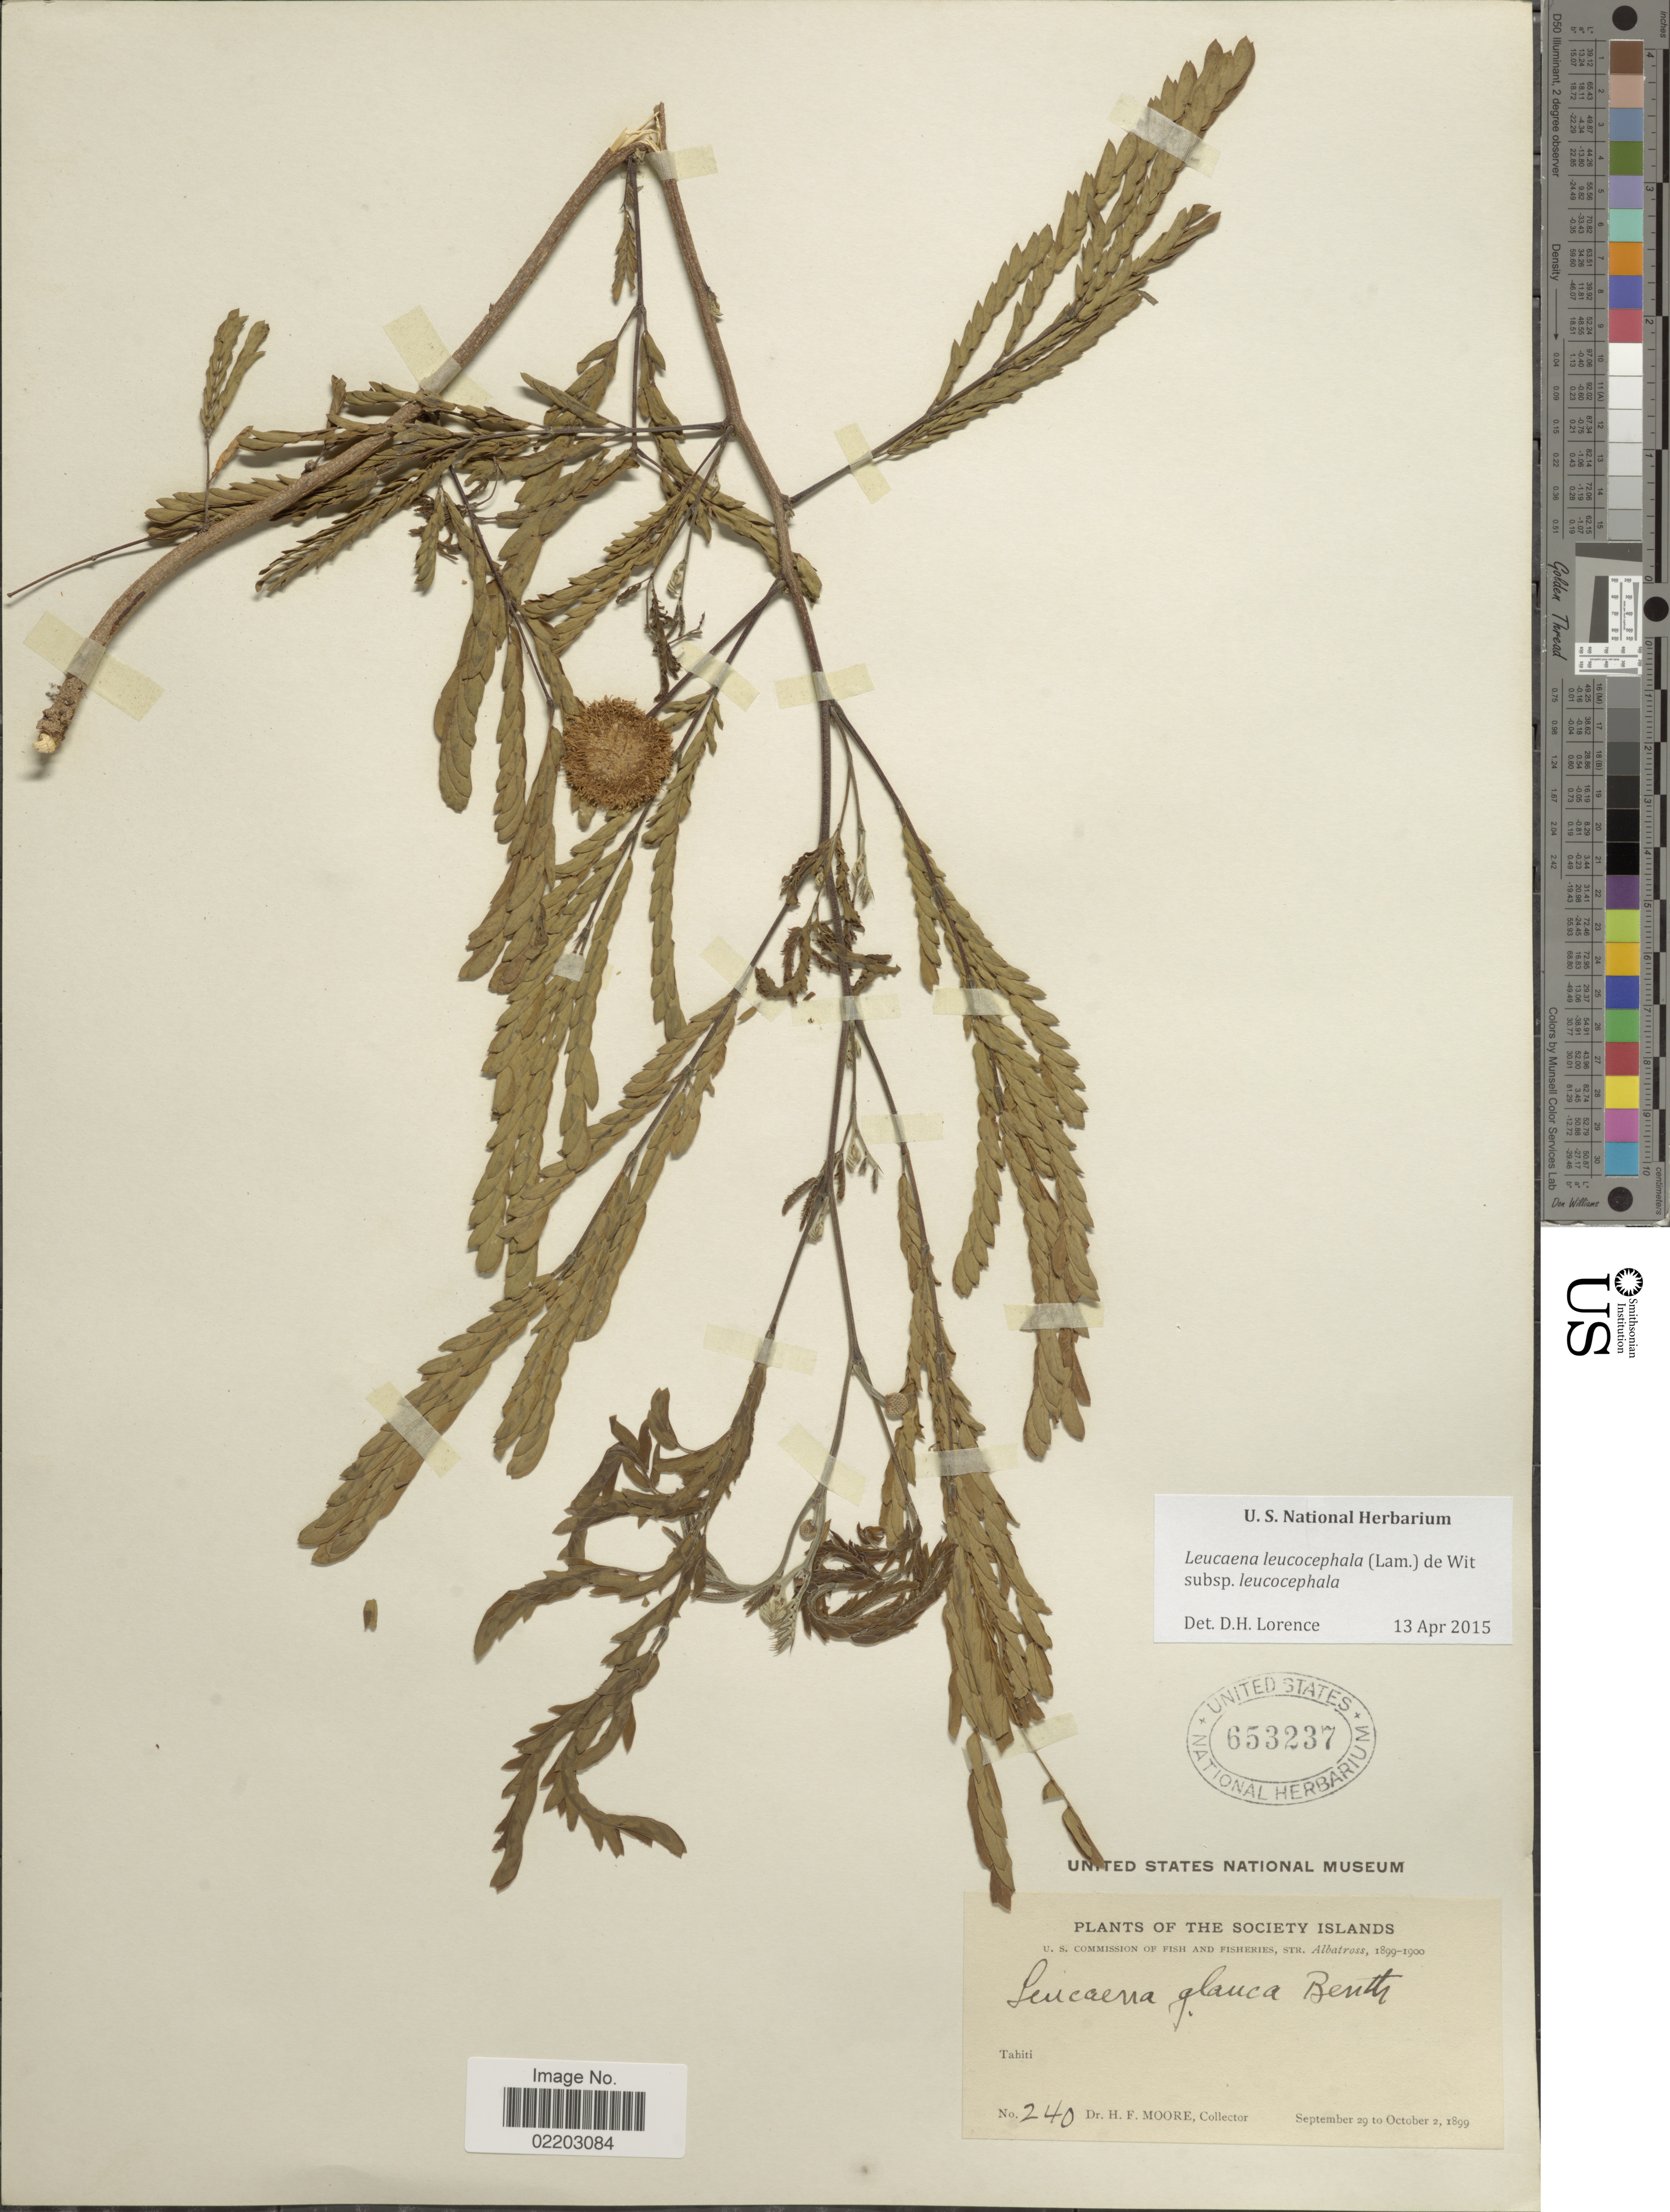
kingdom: Plantae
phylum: Tracheophyta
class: Magnoliopsida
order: Fabales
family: Fabaceae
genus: Leucaena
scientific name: Leucaena leucocephala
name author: (Lam.) de Wit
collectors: H. F. Moore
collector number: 240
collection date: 1899-09-29/1899-10-02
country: French Polynesia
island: Tahiti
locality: Tahiti, Society Islands.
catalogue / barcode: US 653237